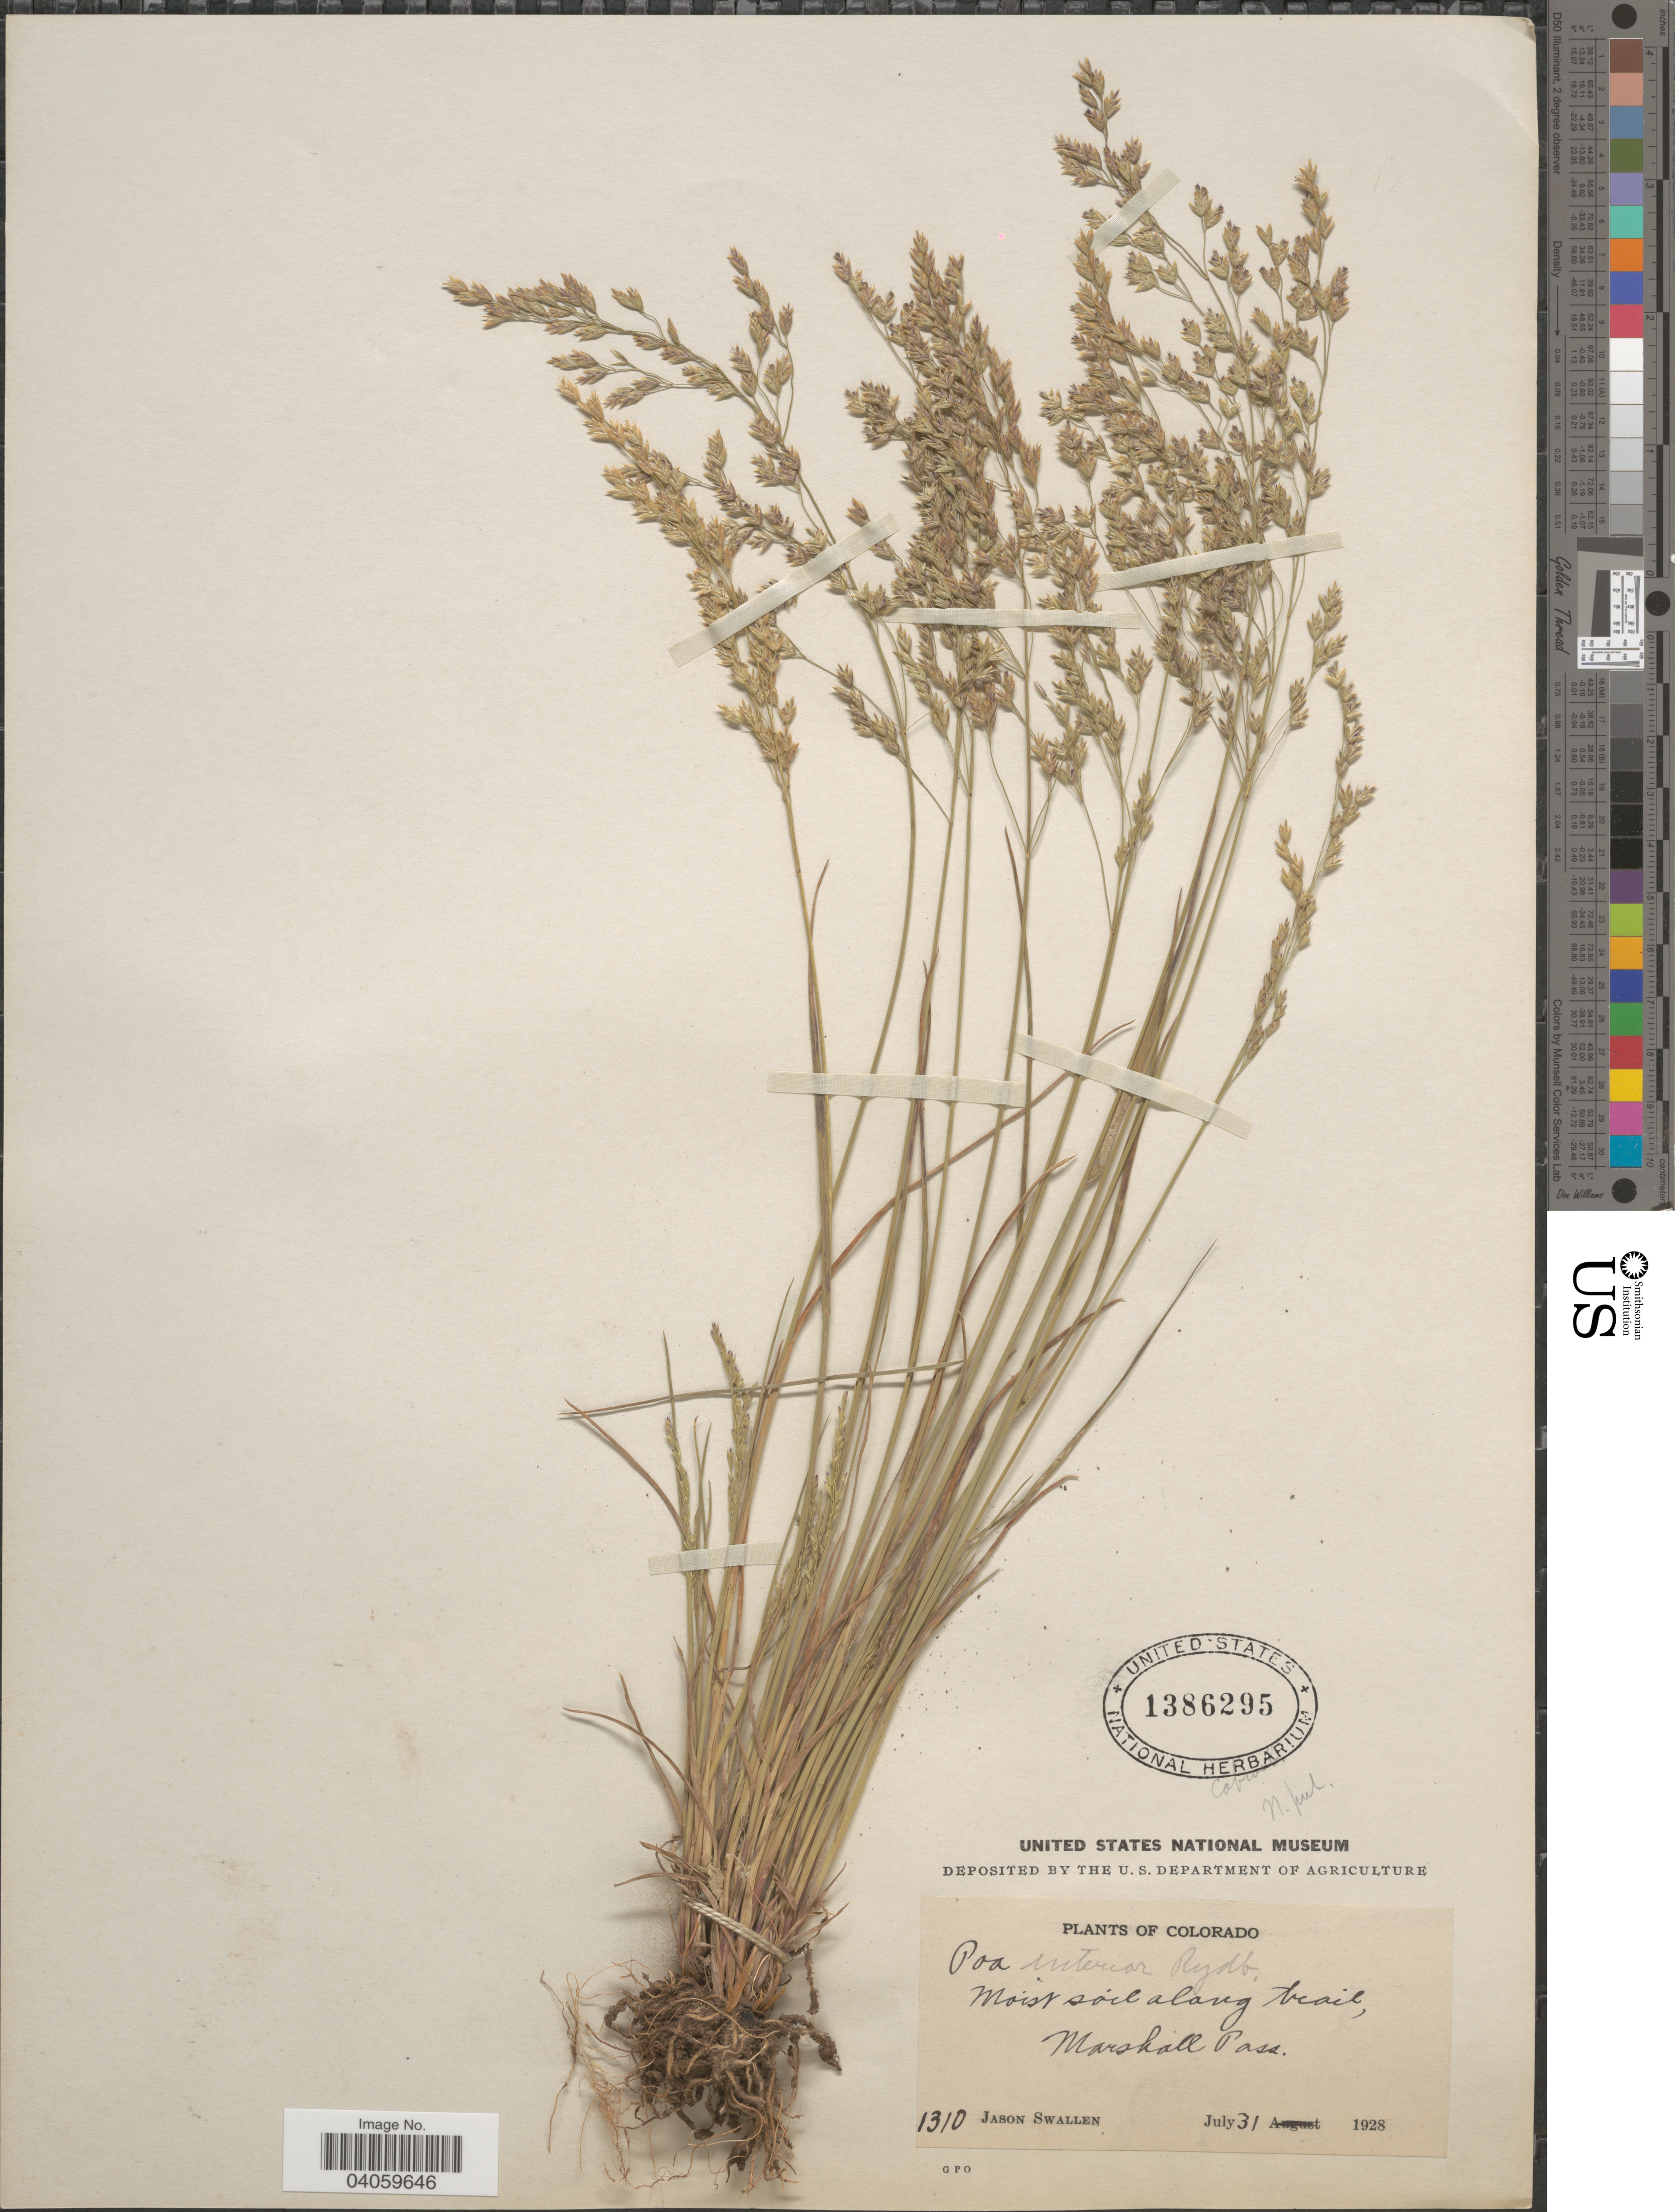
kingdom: Plantae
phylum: Tracheophyta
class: Liliopsida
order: Poales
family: Poaceae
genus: Poa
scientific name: Poa interior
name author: Rydb.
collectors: J. R. Swallen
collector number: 1310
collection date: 1928-07-31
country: United States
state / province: Colorado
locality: Marshall Pass.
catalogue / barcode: US 1386295